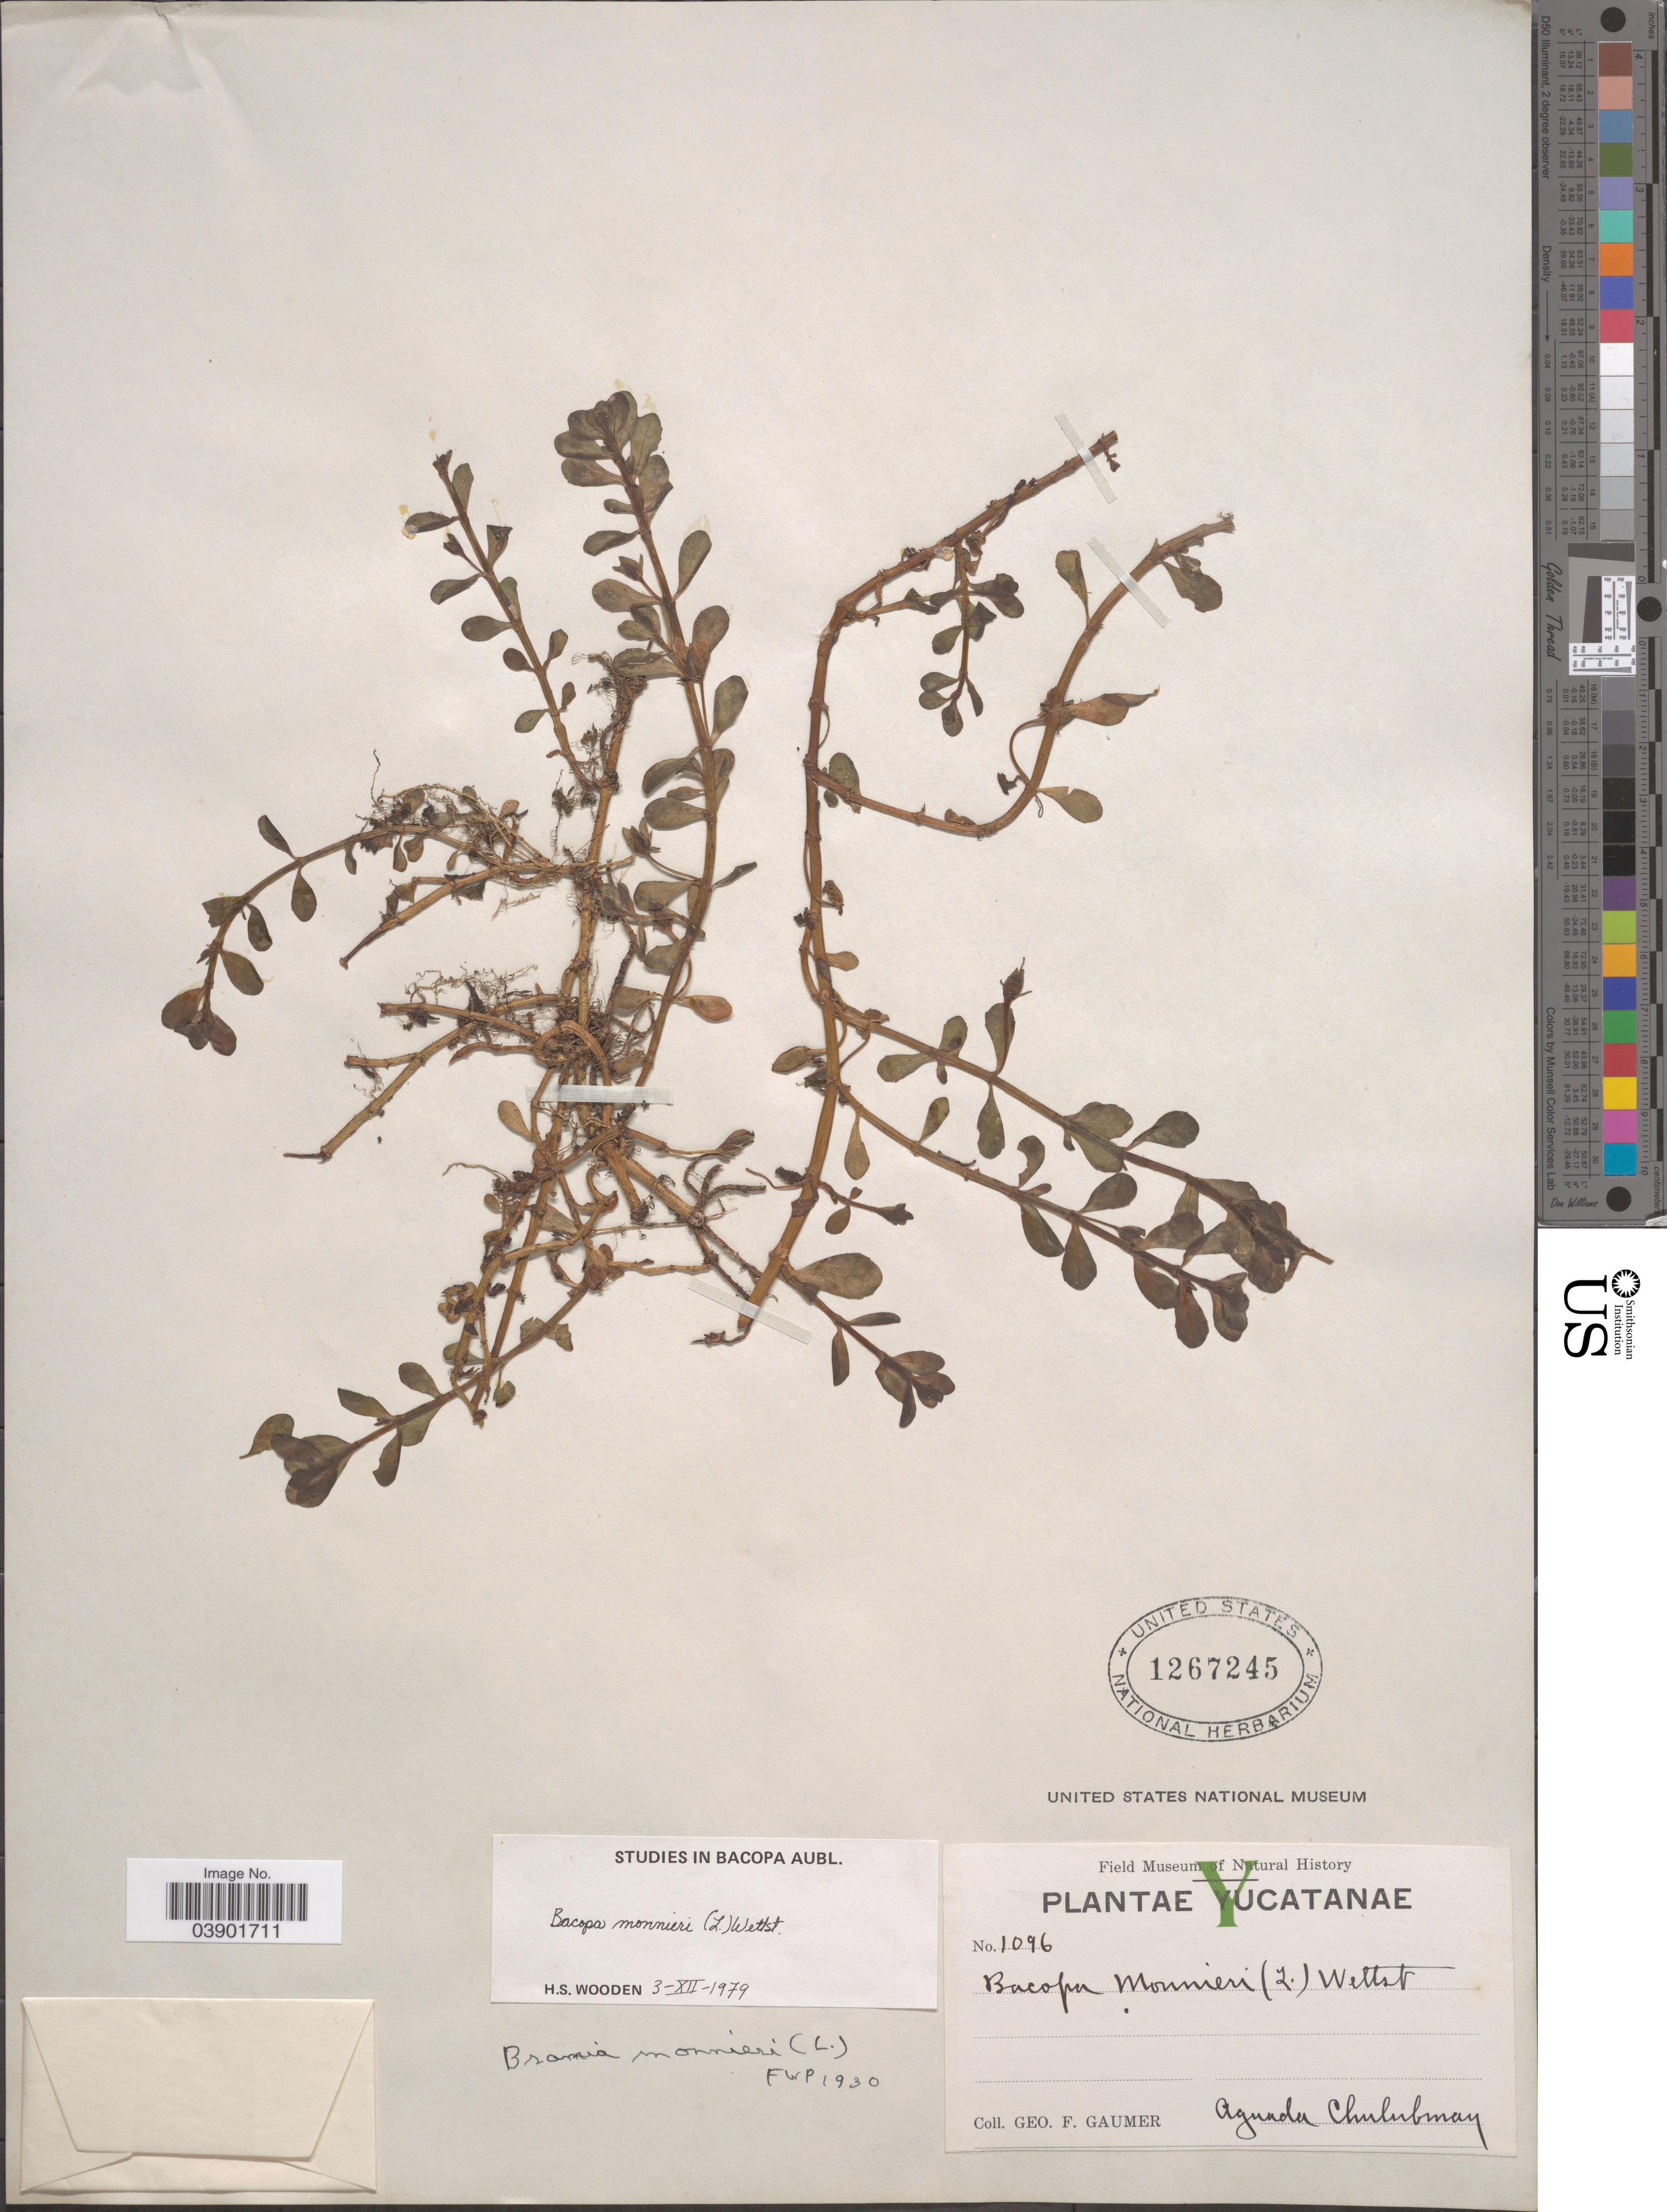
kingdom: Plantae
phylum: Tracheophyta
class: Magnoliopsida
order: Lamiales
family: Plantaginaceae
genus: Bacopa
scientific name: Bacopa monnieri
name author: (L.) Pennell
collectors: G. F. Gaumer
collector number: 1096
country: Mexico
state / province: Yucatán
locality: Agunda Chulubmay.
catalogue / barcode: US 1267245